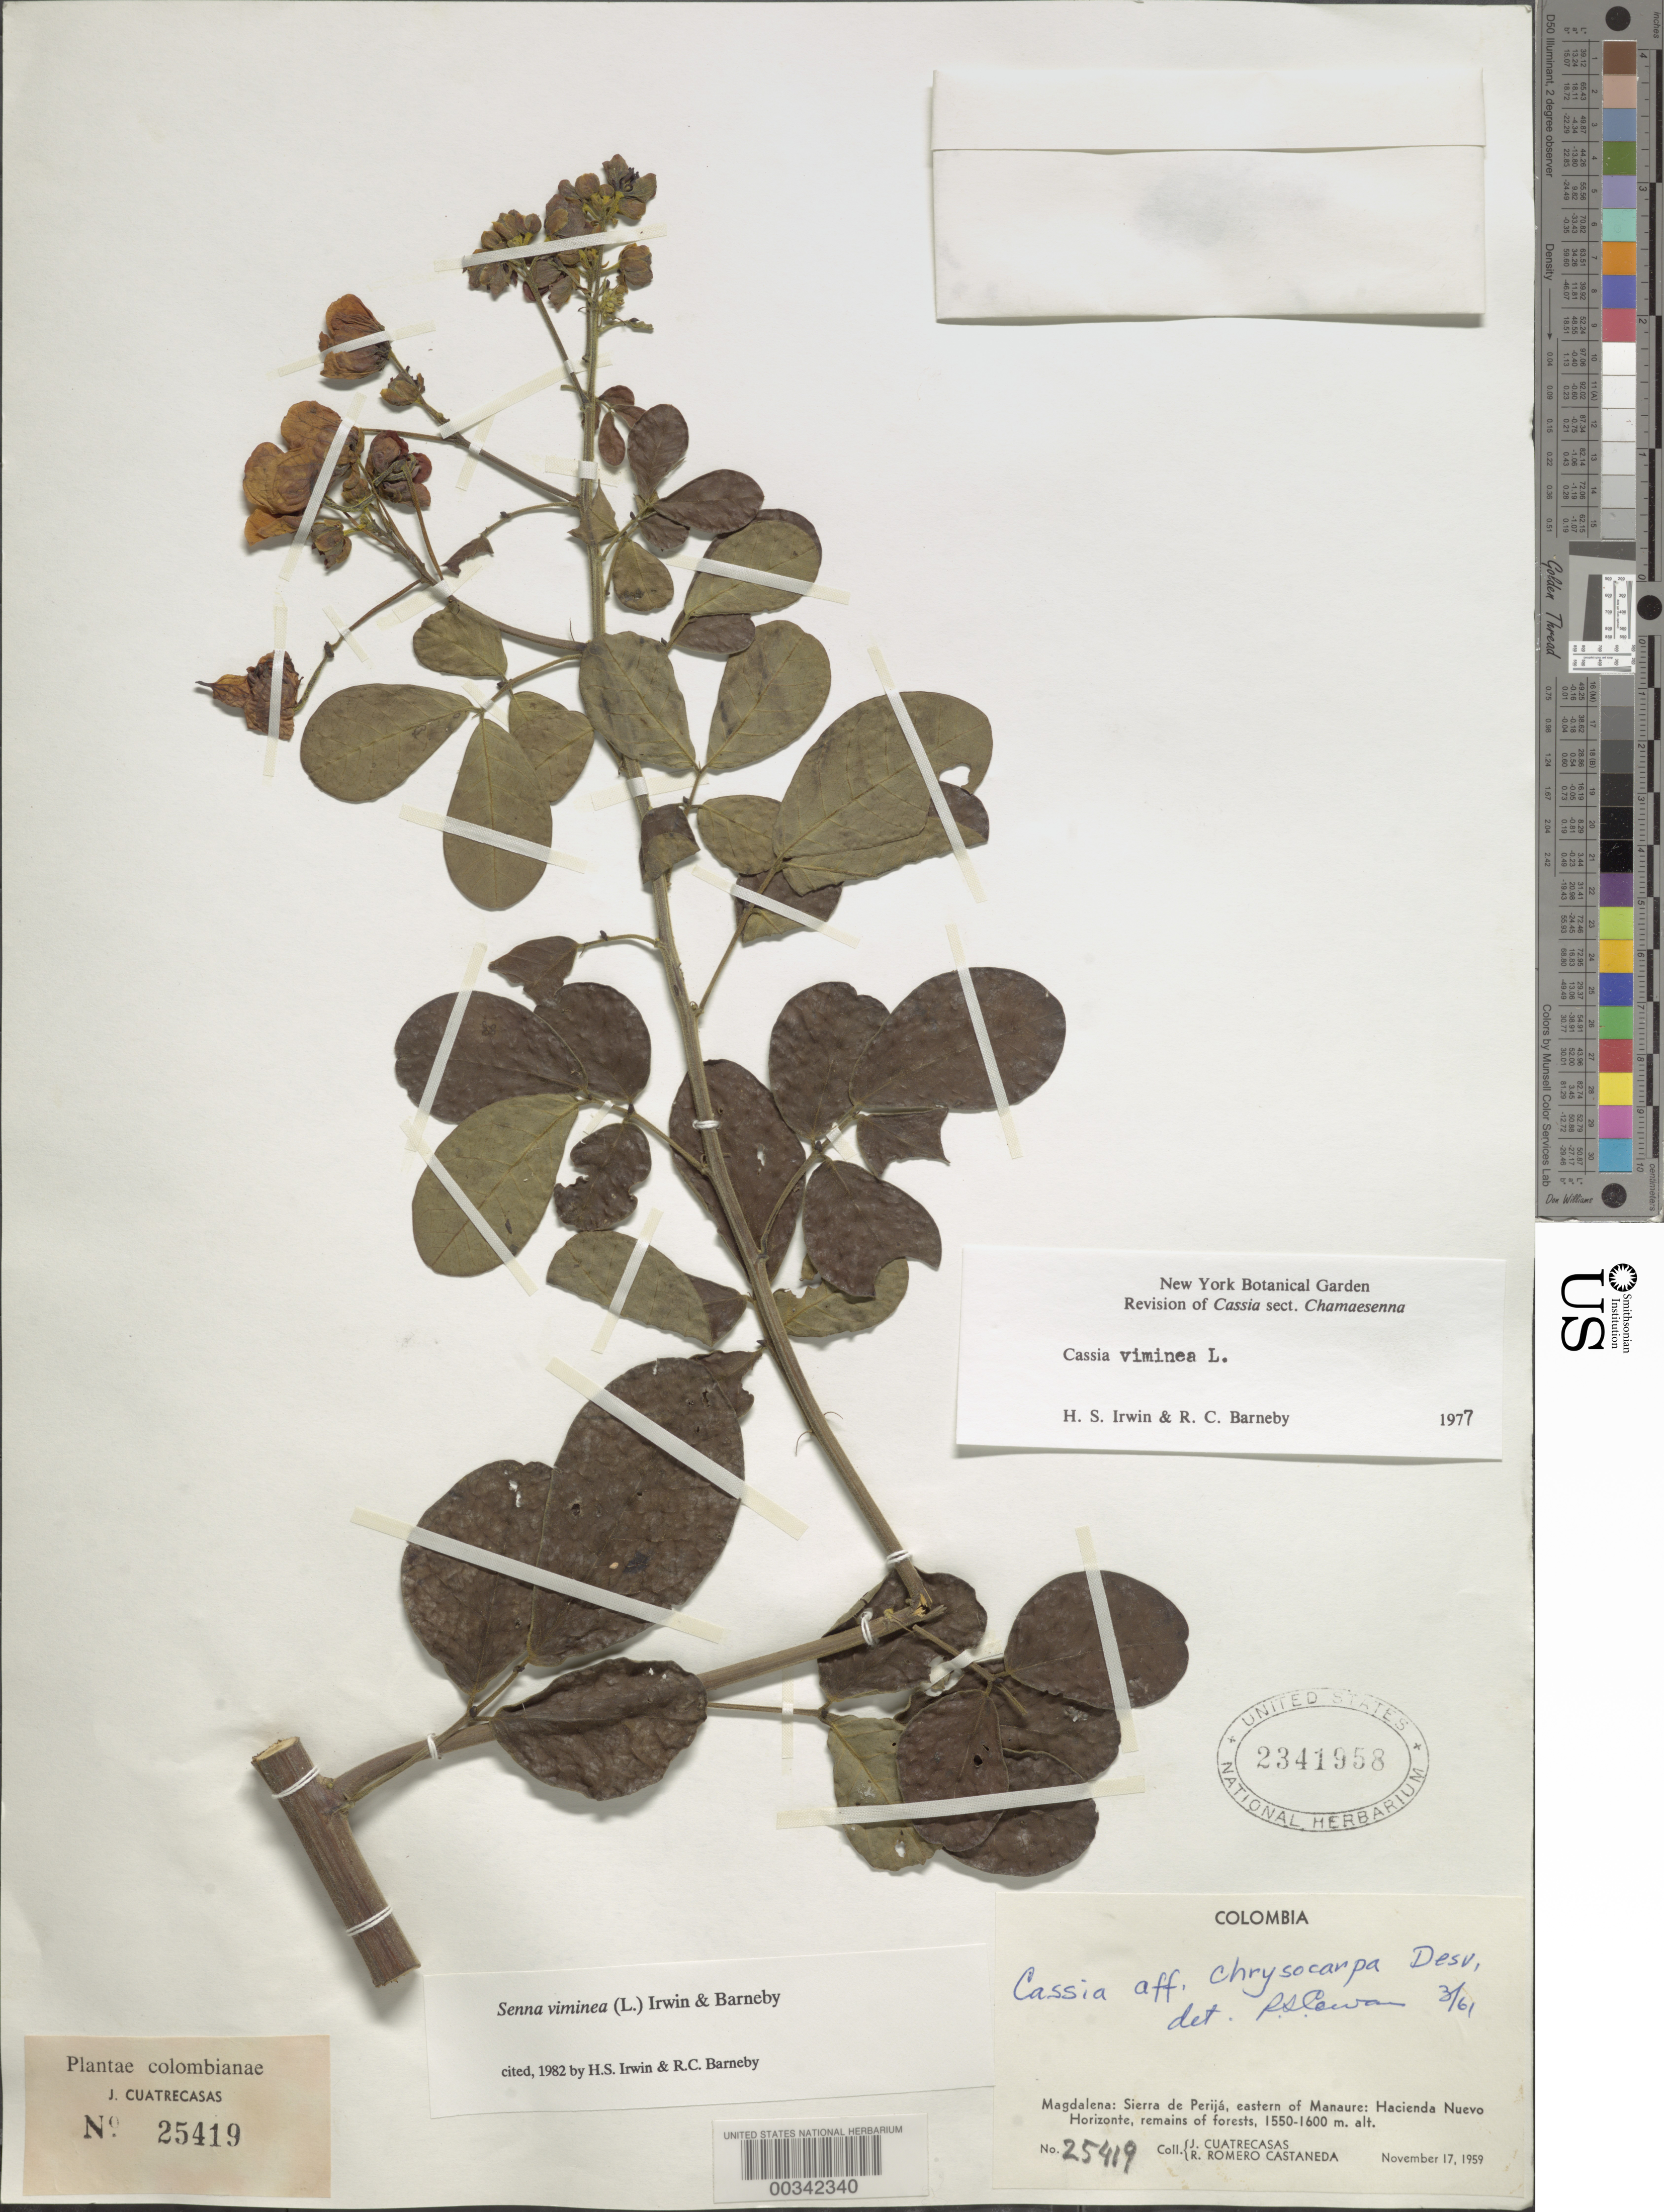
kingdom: Plantae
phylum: Tracheophyta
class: Magnoliopsida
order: Fabales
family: Fabaceae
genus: Senna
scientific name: Senna viminea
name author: (L.) H.S. Irwin & Barneby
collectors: J. Cuatrecasas & R. Romero Castañeda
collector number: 25419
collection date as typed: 17 Nov 1959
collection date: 1959-11-17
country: Colombia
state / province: Magdalena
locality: Sierra de Perija, E of Manaure; Hacienda Nuevo Horizonte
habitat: Remains of forests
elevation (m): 1550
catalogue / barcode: US 2341958